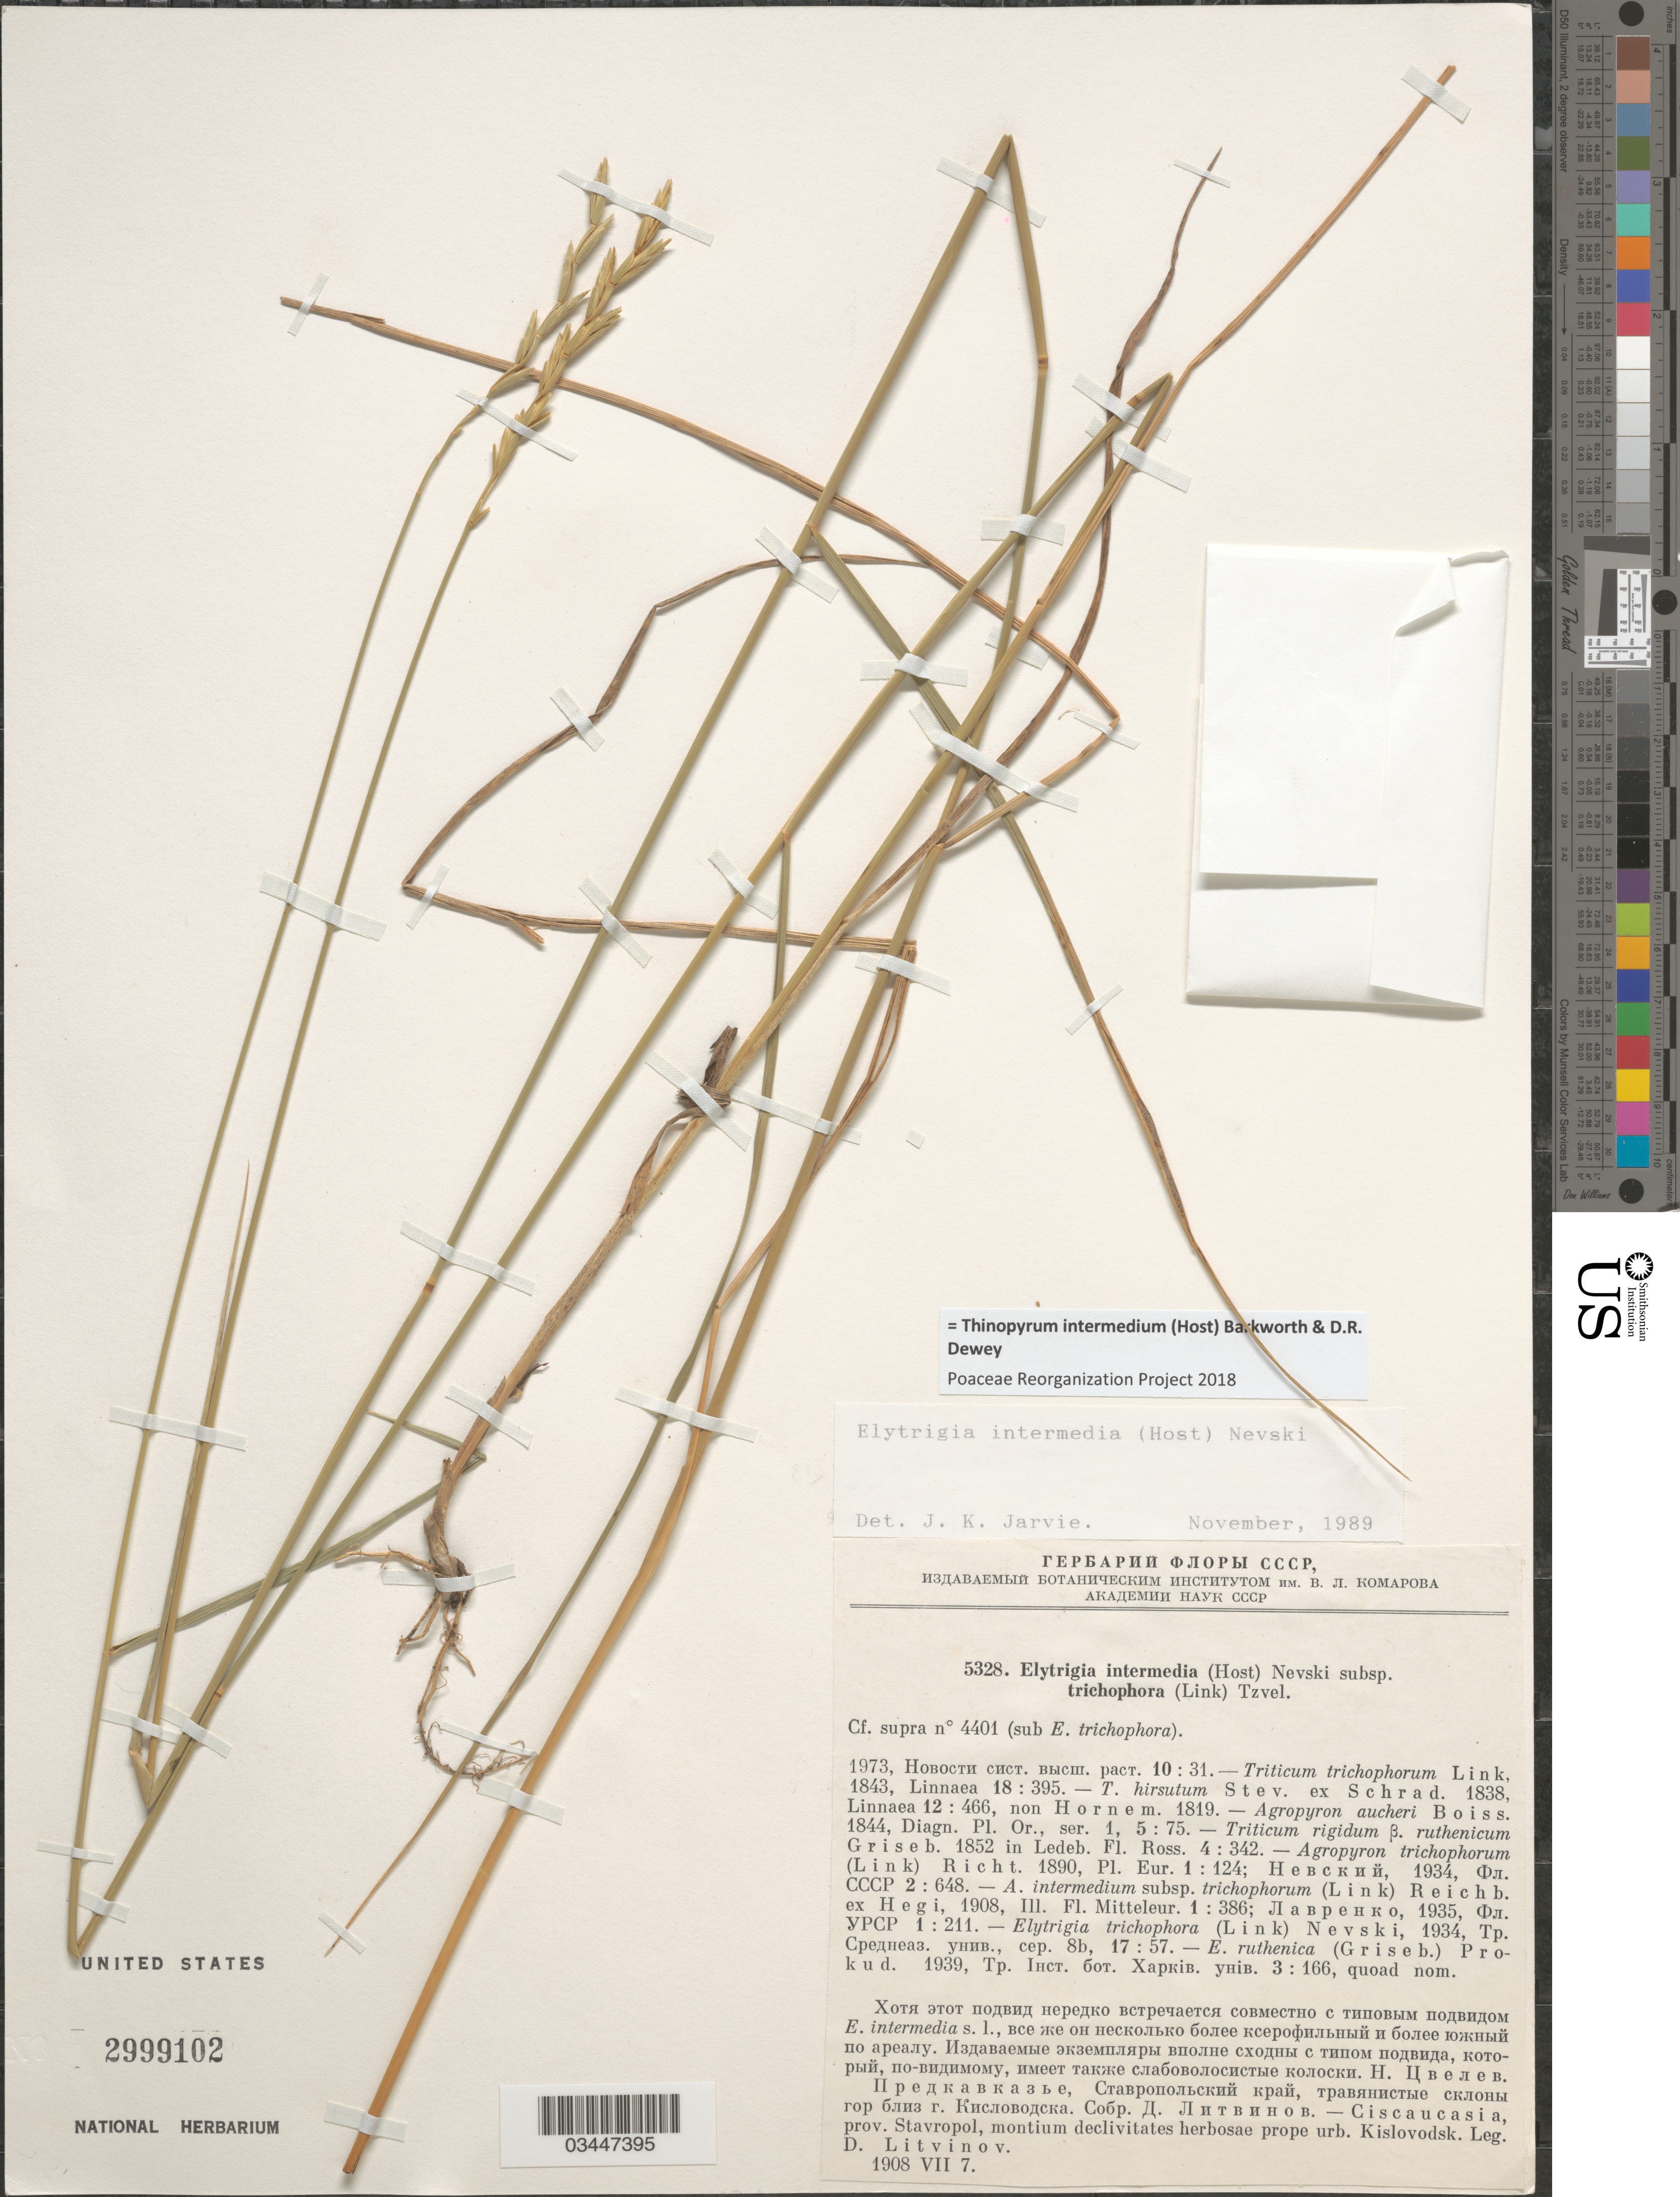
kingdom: Plantae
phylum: Tracheophyta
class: Liliopsida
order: Poales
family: Poaceae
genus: Thinopyrum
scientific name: Thinopyrum intermedium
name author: (Host) Barkworth & Dewey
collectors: D. Litvinov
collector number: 5328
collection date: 1908-07-07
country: Russian Federation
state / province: Stavropol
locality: Ciscaucasia, montium declivitates herbosae prope urb. Kislovodsk.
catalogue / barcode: US 2999102